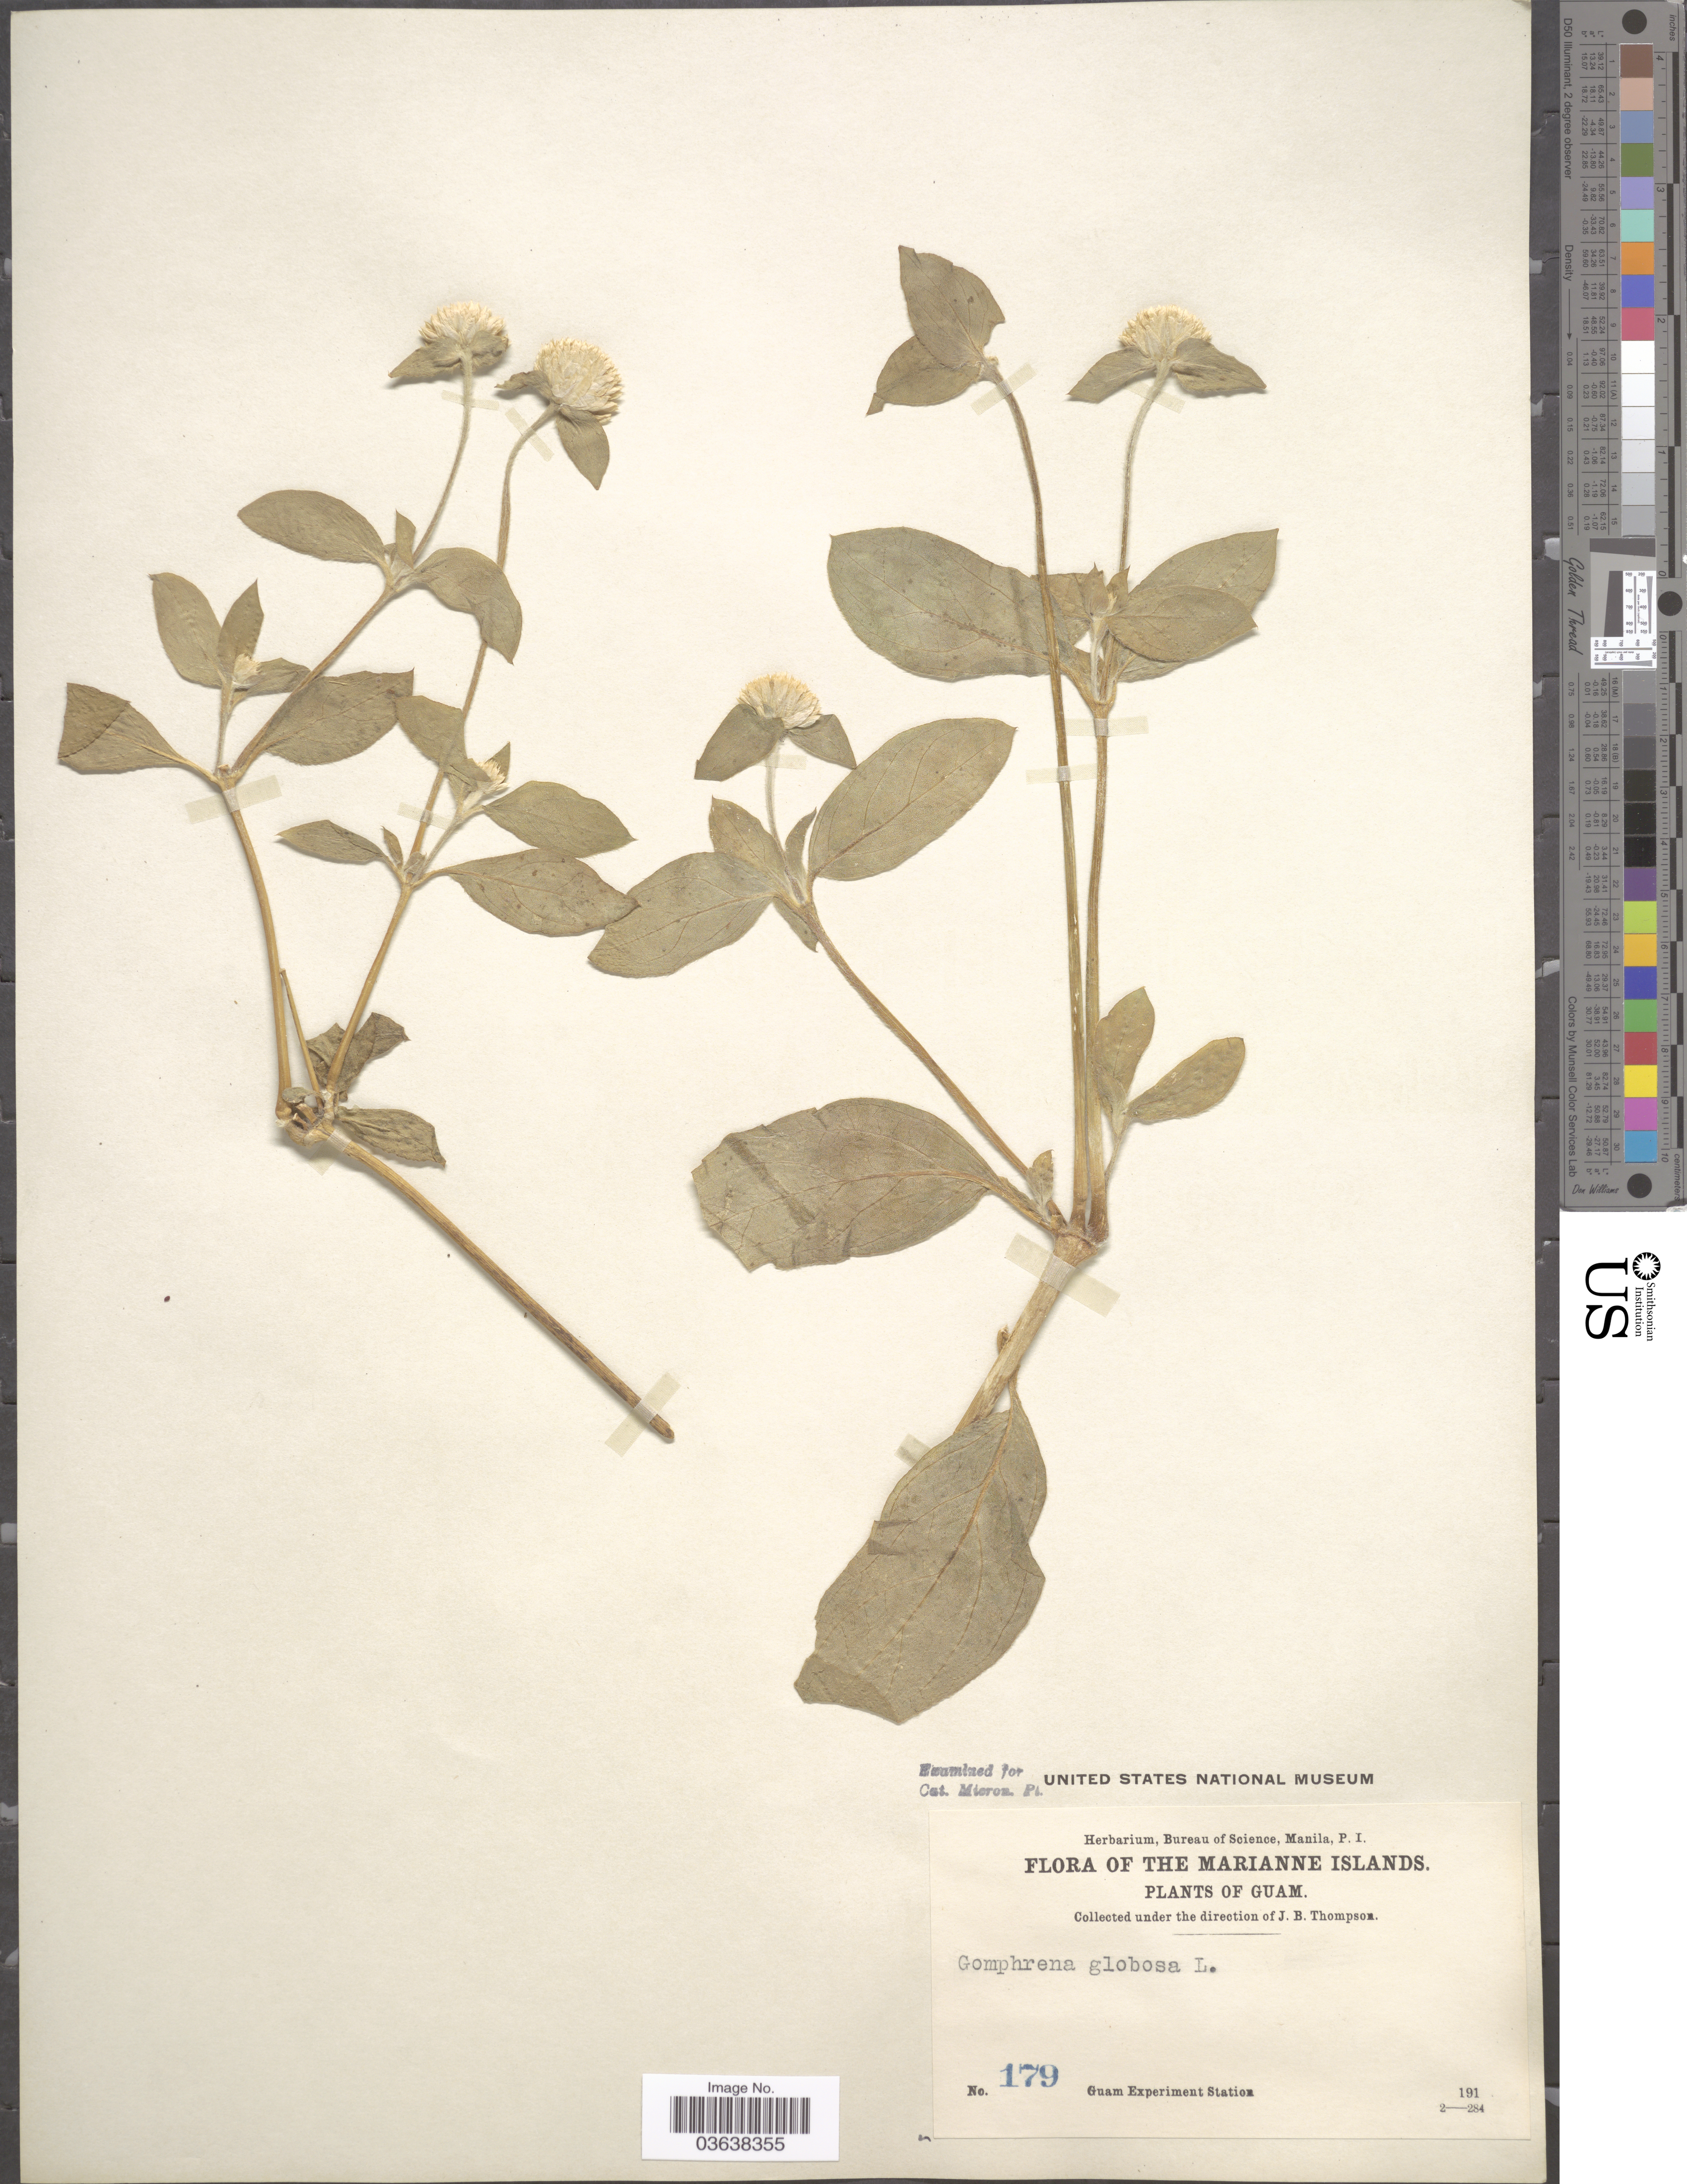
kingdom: Plantae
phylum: Tracheophyta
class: Magnoliopsida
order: Caryophyllales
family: Amaranthaceae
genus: Gomphrena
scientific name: Gomphrena globosa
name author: L.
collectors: Guam Exp. Sta.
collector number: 179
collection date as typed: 191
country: Guam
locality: The Marianne Islands.